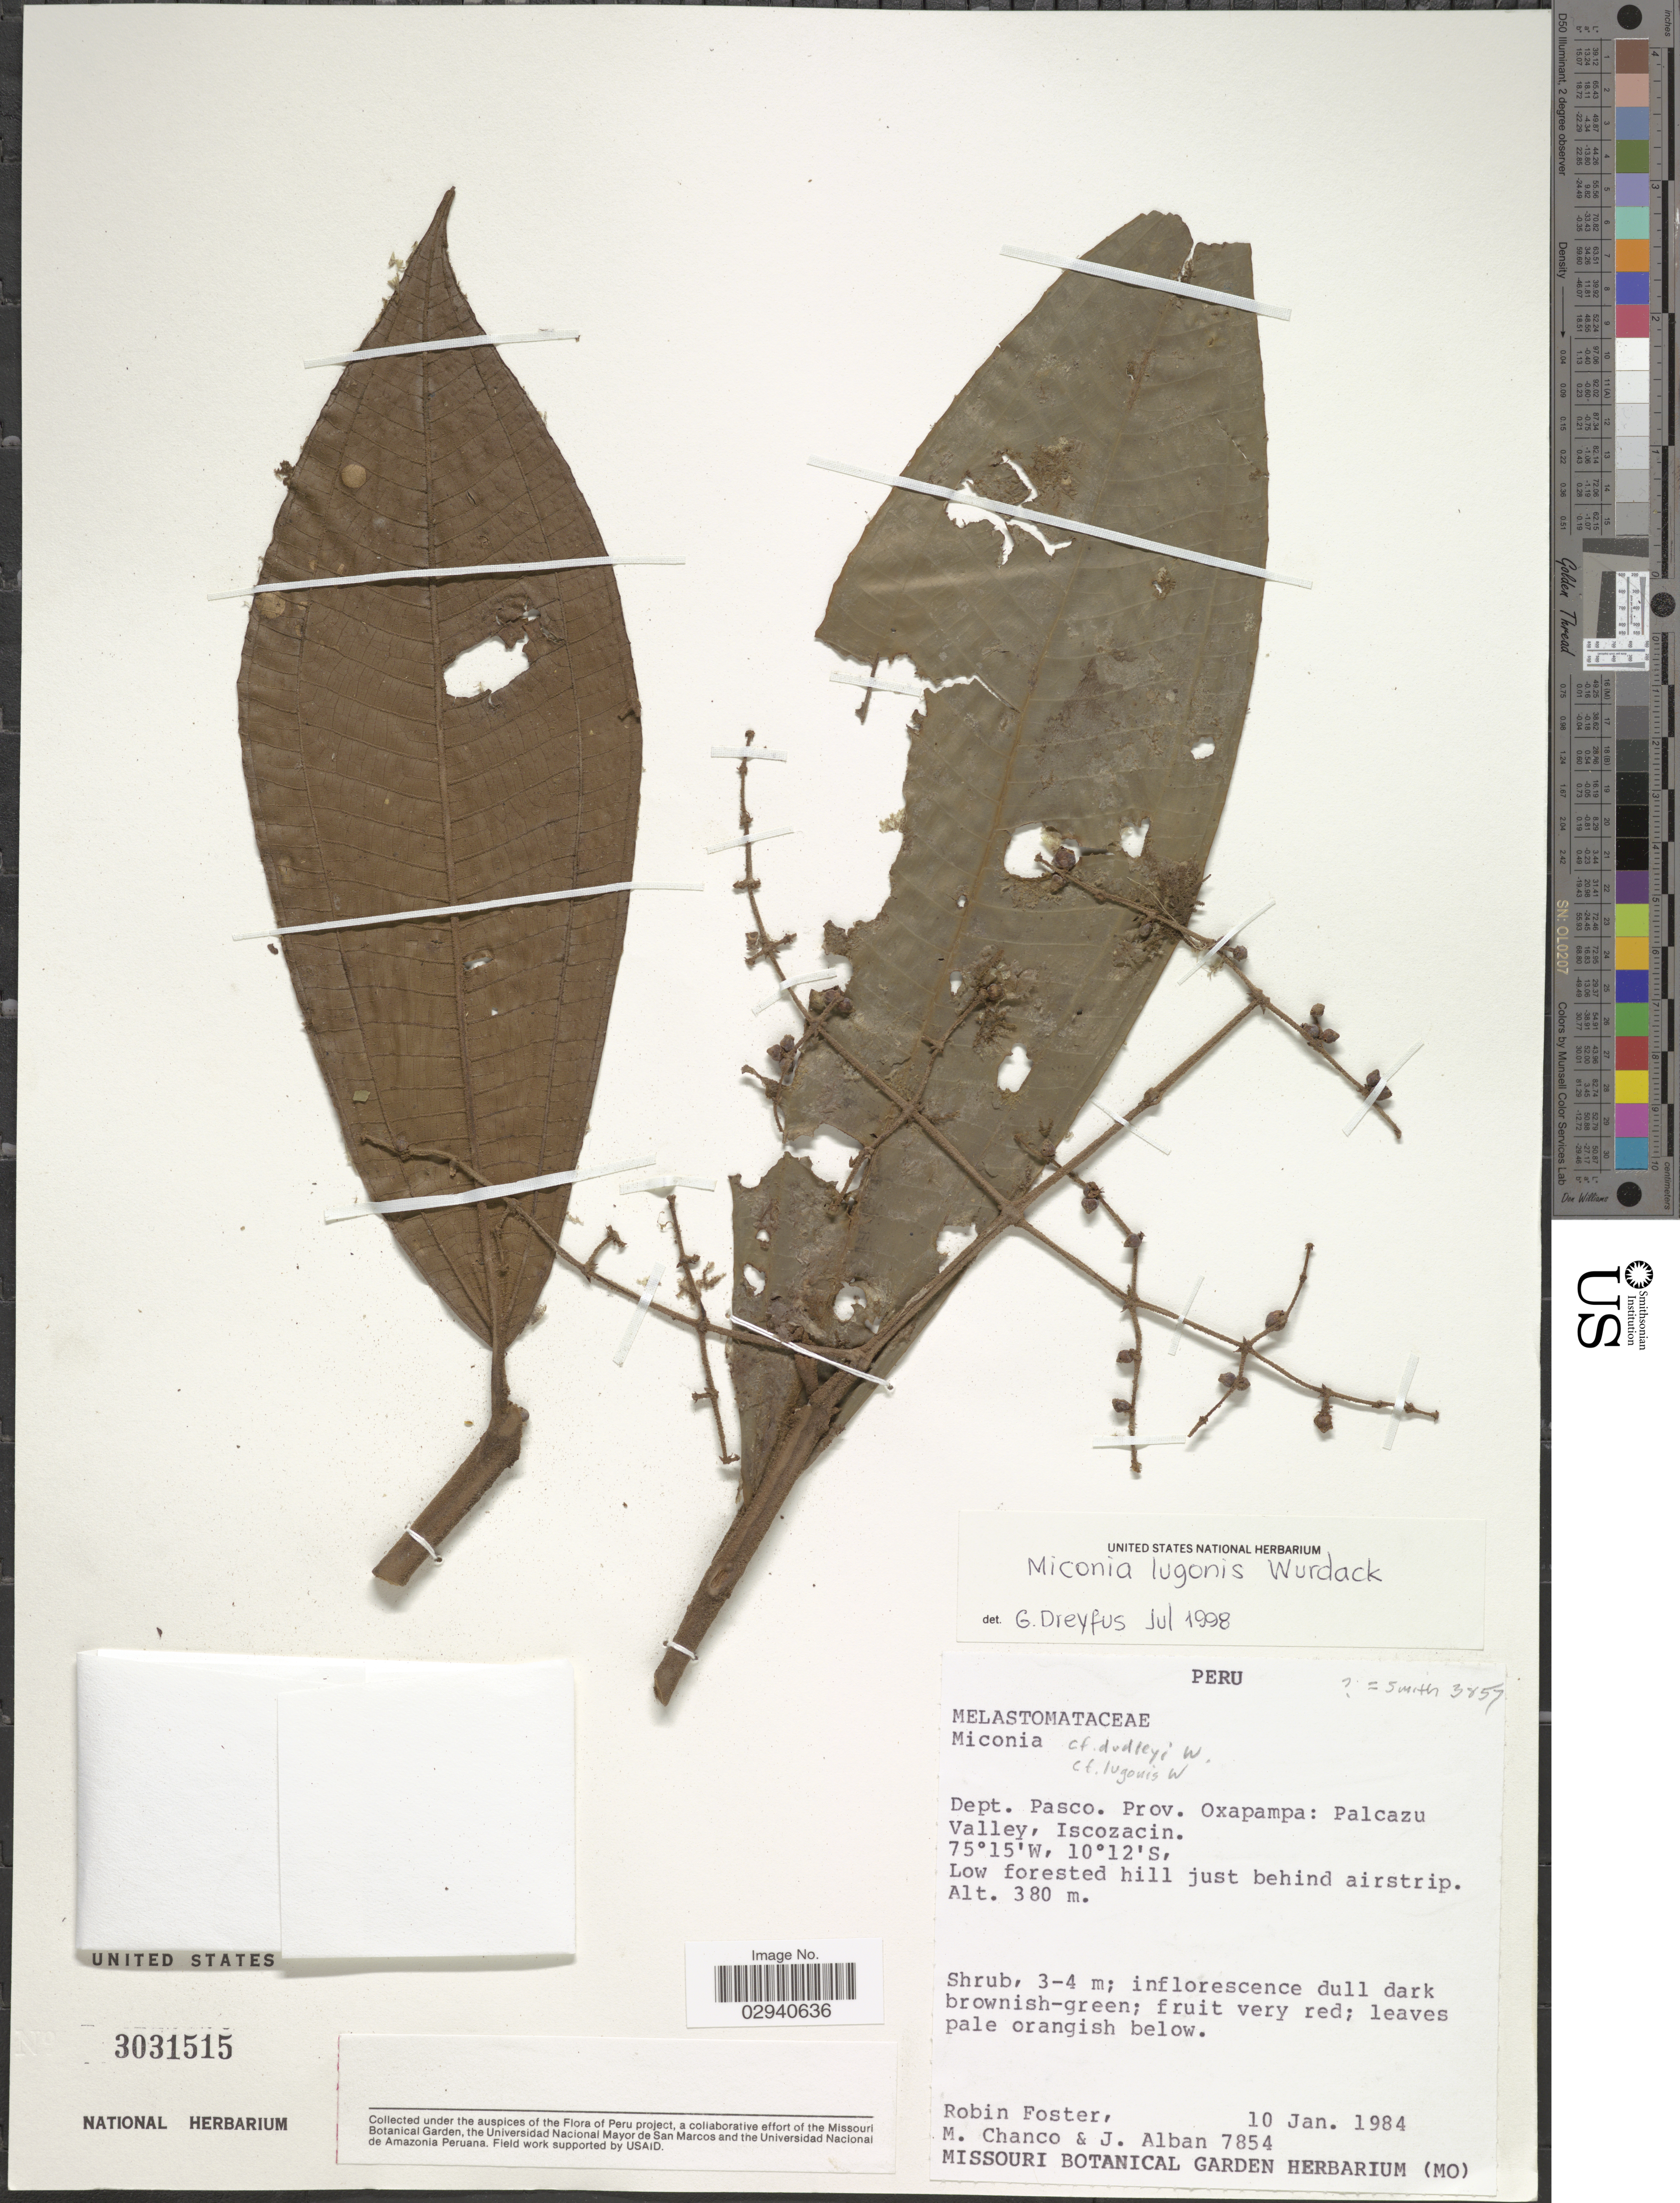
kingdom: Plantae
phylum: Tracheophyta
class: Magnoliopsida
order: Myrtales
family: Melastomataceae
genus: Miconia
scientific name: Miconia lugonis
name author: Wurdack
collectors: R. B. Foster, M. Chanco & J. Alban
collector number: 7854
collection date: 1984-01-10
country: Peru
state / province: Pasco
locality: Dept. Pasco. Prov. Oxapampa: Palcazu Valley, Iscozacin. Low forested hill just behind airstrip.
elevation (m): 380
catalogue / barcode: US 3031515